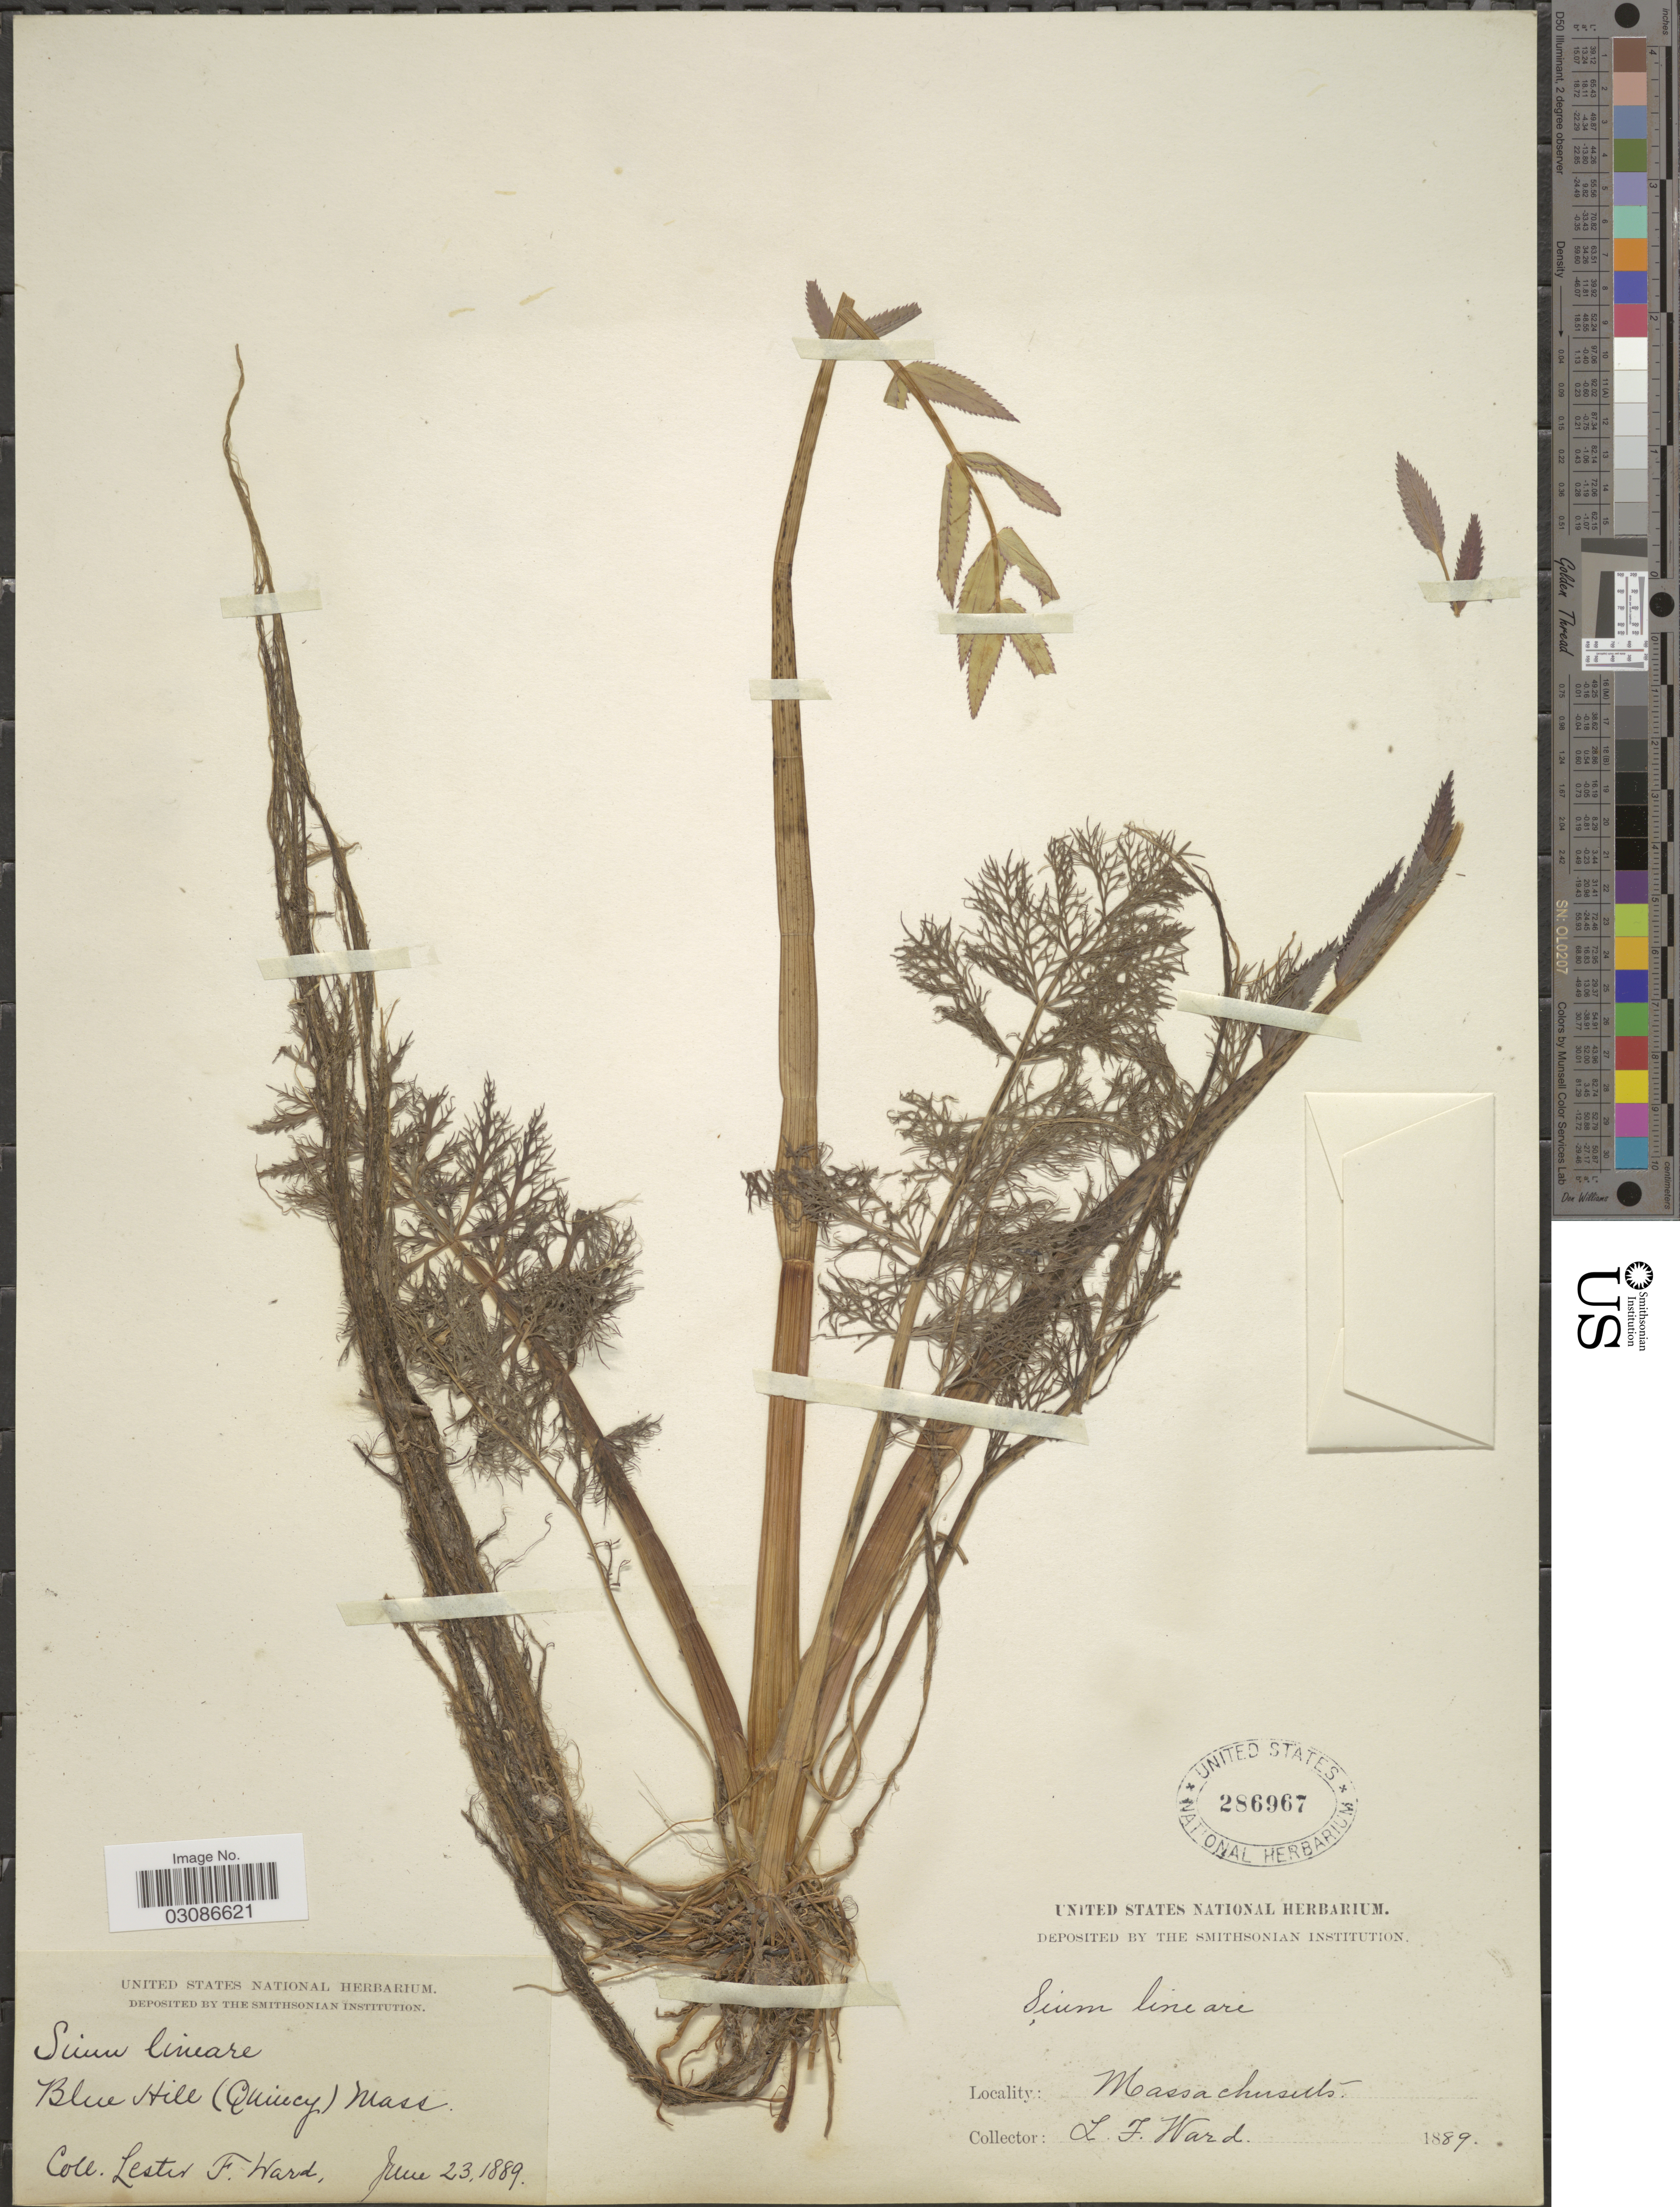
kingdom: Plantae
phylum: Tracheophyta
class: Magnoliopsida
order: Apiales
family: Apiaceae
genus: Sium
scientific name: Sium suave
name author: Walter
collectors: L. F. Ward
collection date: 1889-06-23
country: United States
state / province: Massachusetts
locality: Blue HIll (Quincy) Mass.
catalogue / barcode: US 286967